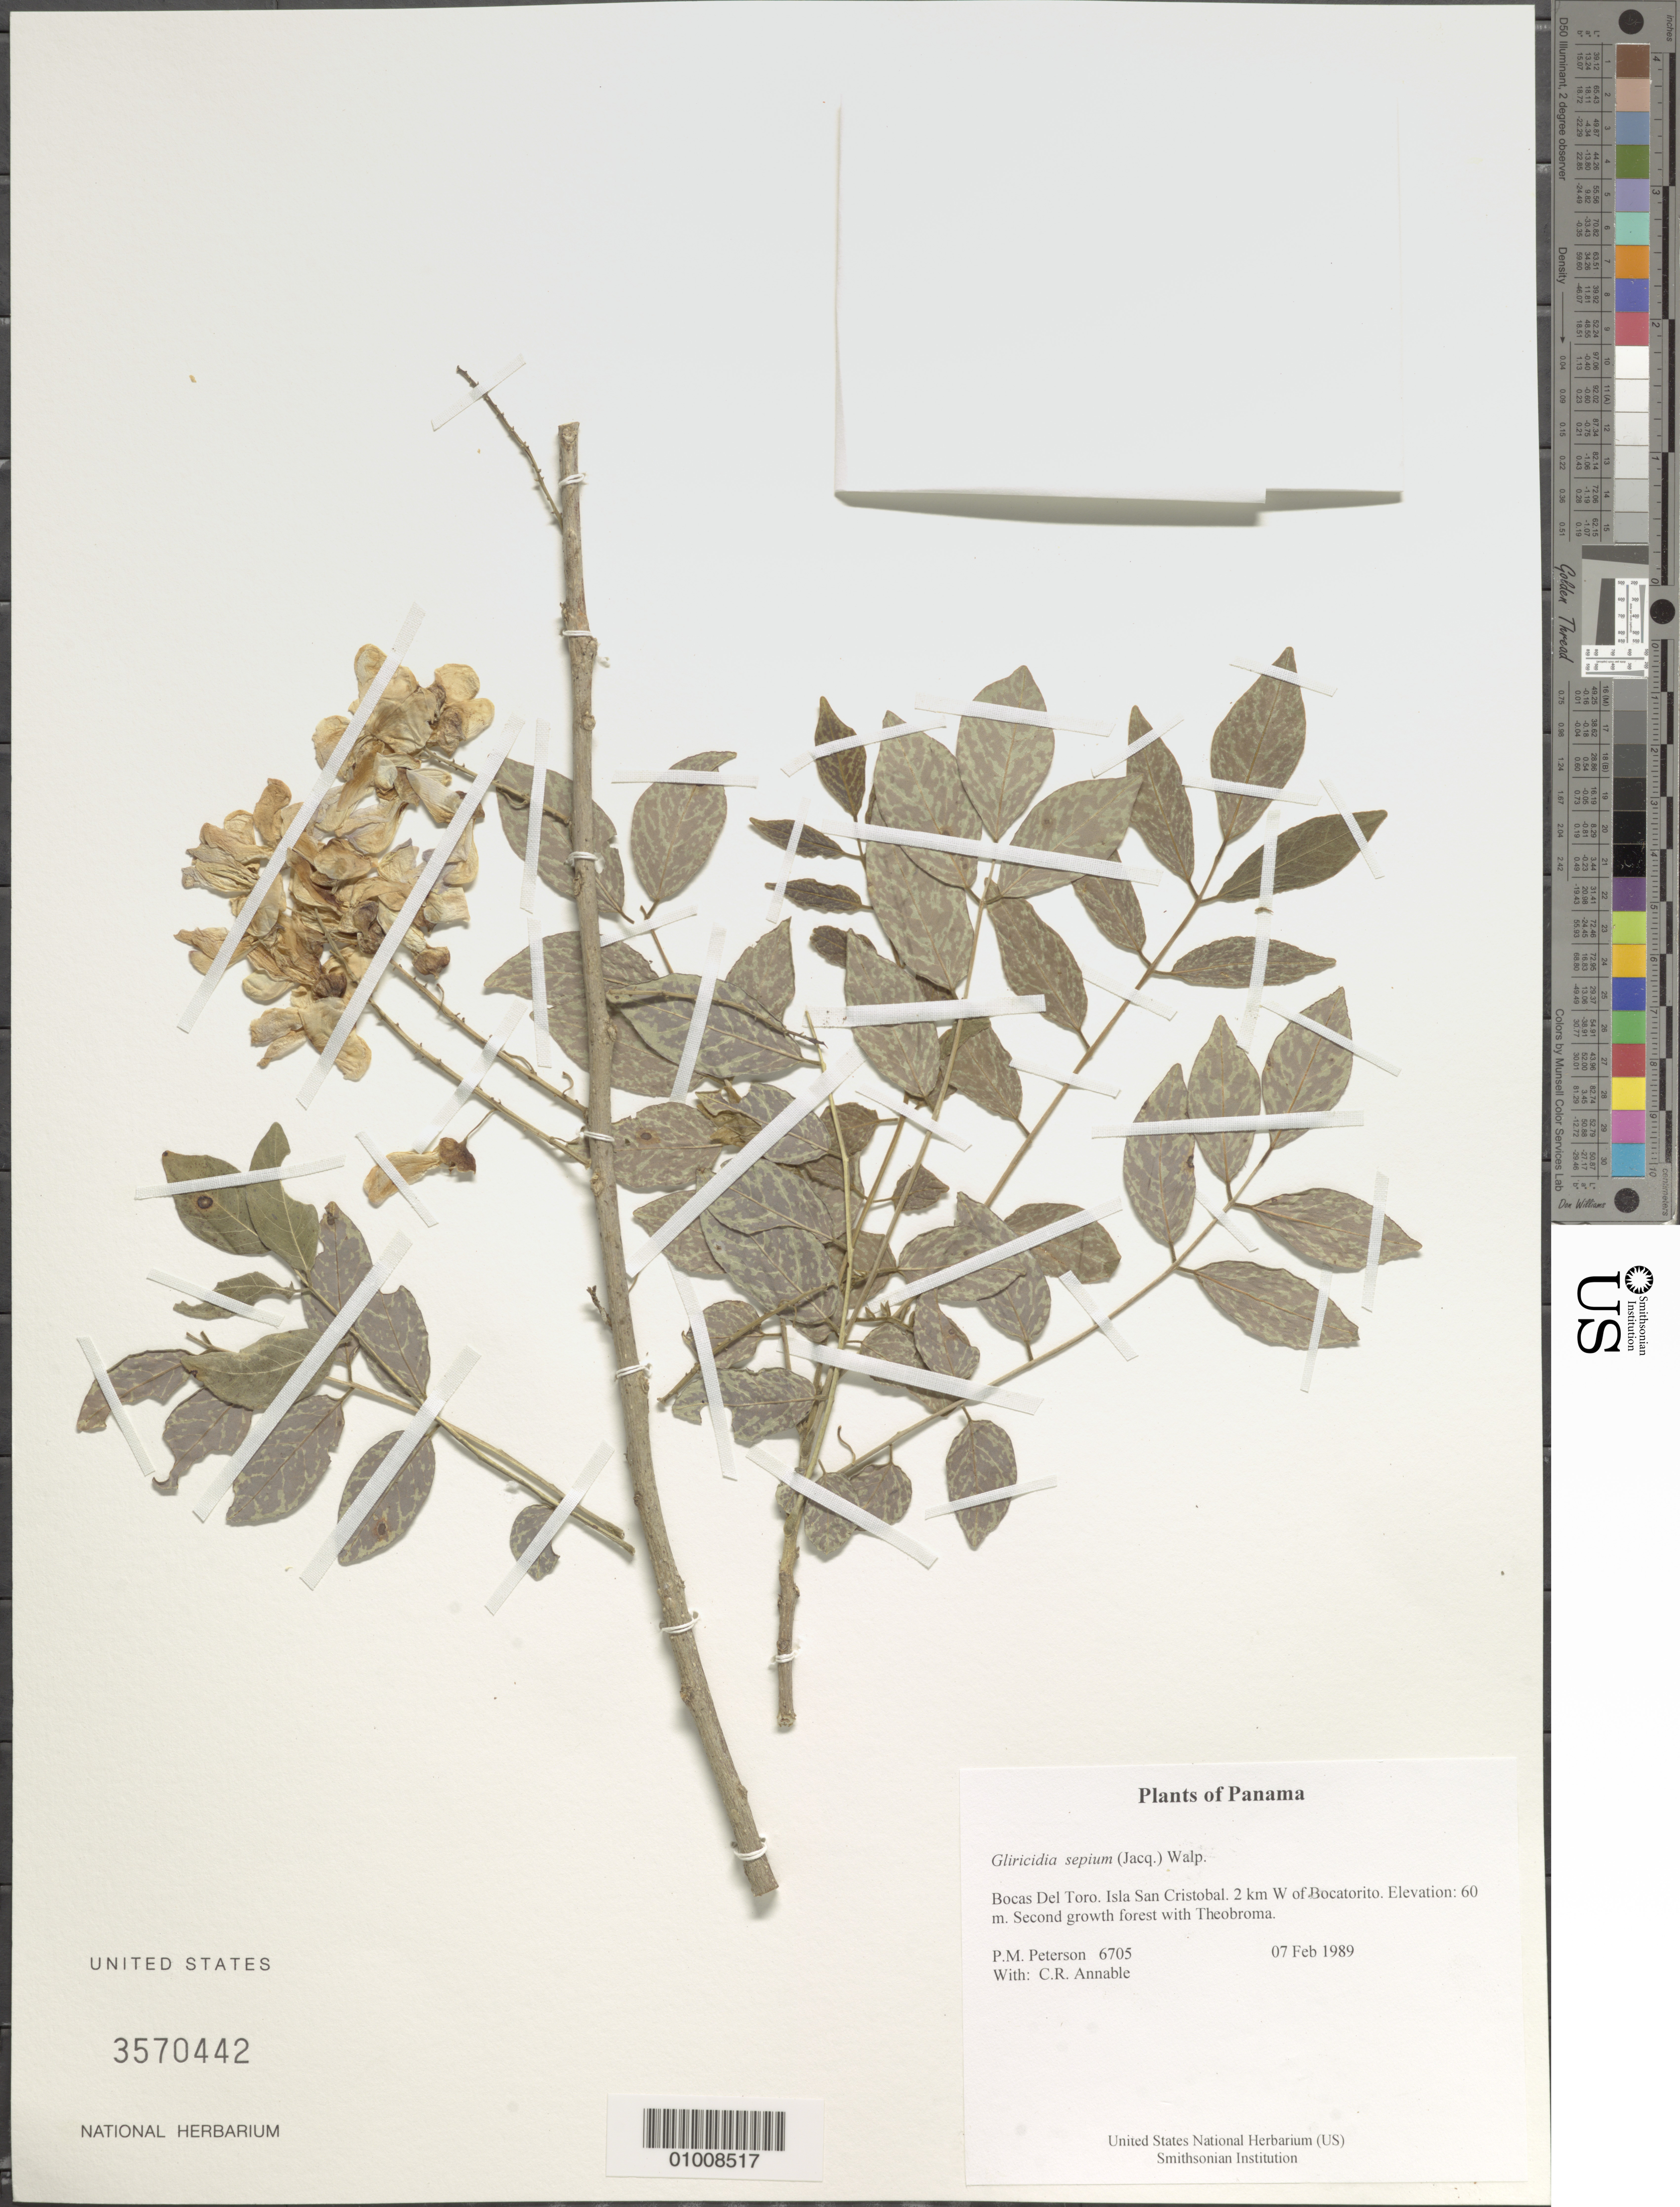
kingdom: Plantae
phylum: Tracheophyta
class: Magnoliopsida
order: Fabales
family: Fabaceae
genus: Gliricidia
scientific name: Gliricidia sepium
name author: (Jacq.) Kunth ex Walp.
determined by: Liesner, R. L.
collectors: P. M. Peterson & C. R. Annable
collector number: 06705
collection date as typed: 07 Feb 1989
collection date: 1989-02-07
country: Panama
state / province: Bocas del Toro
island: San Cristobal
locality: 2 km W of Bocatorito.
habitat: Second growth forest with Theobroma.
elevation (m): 60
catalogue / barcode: US 3570442